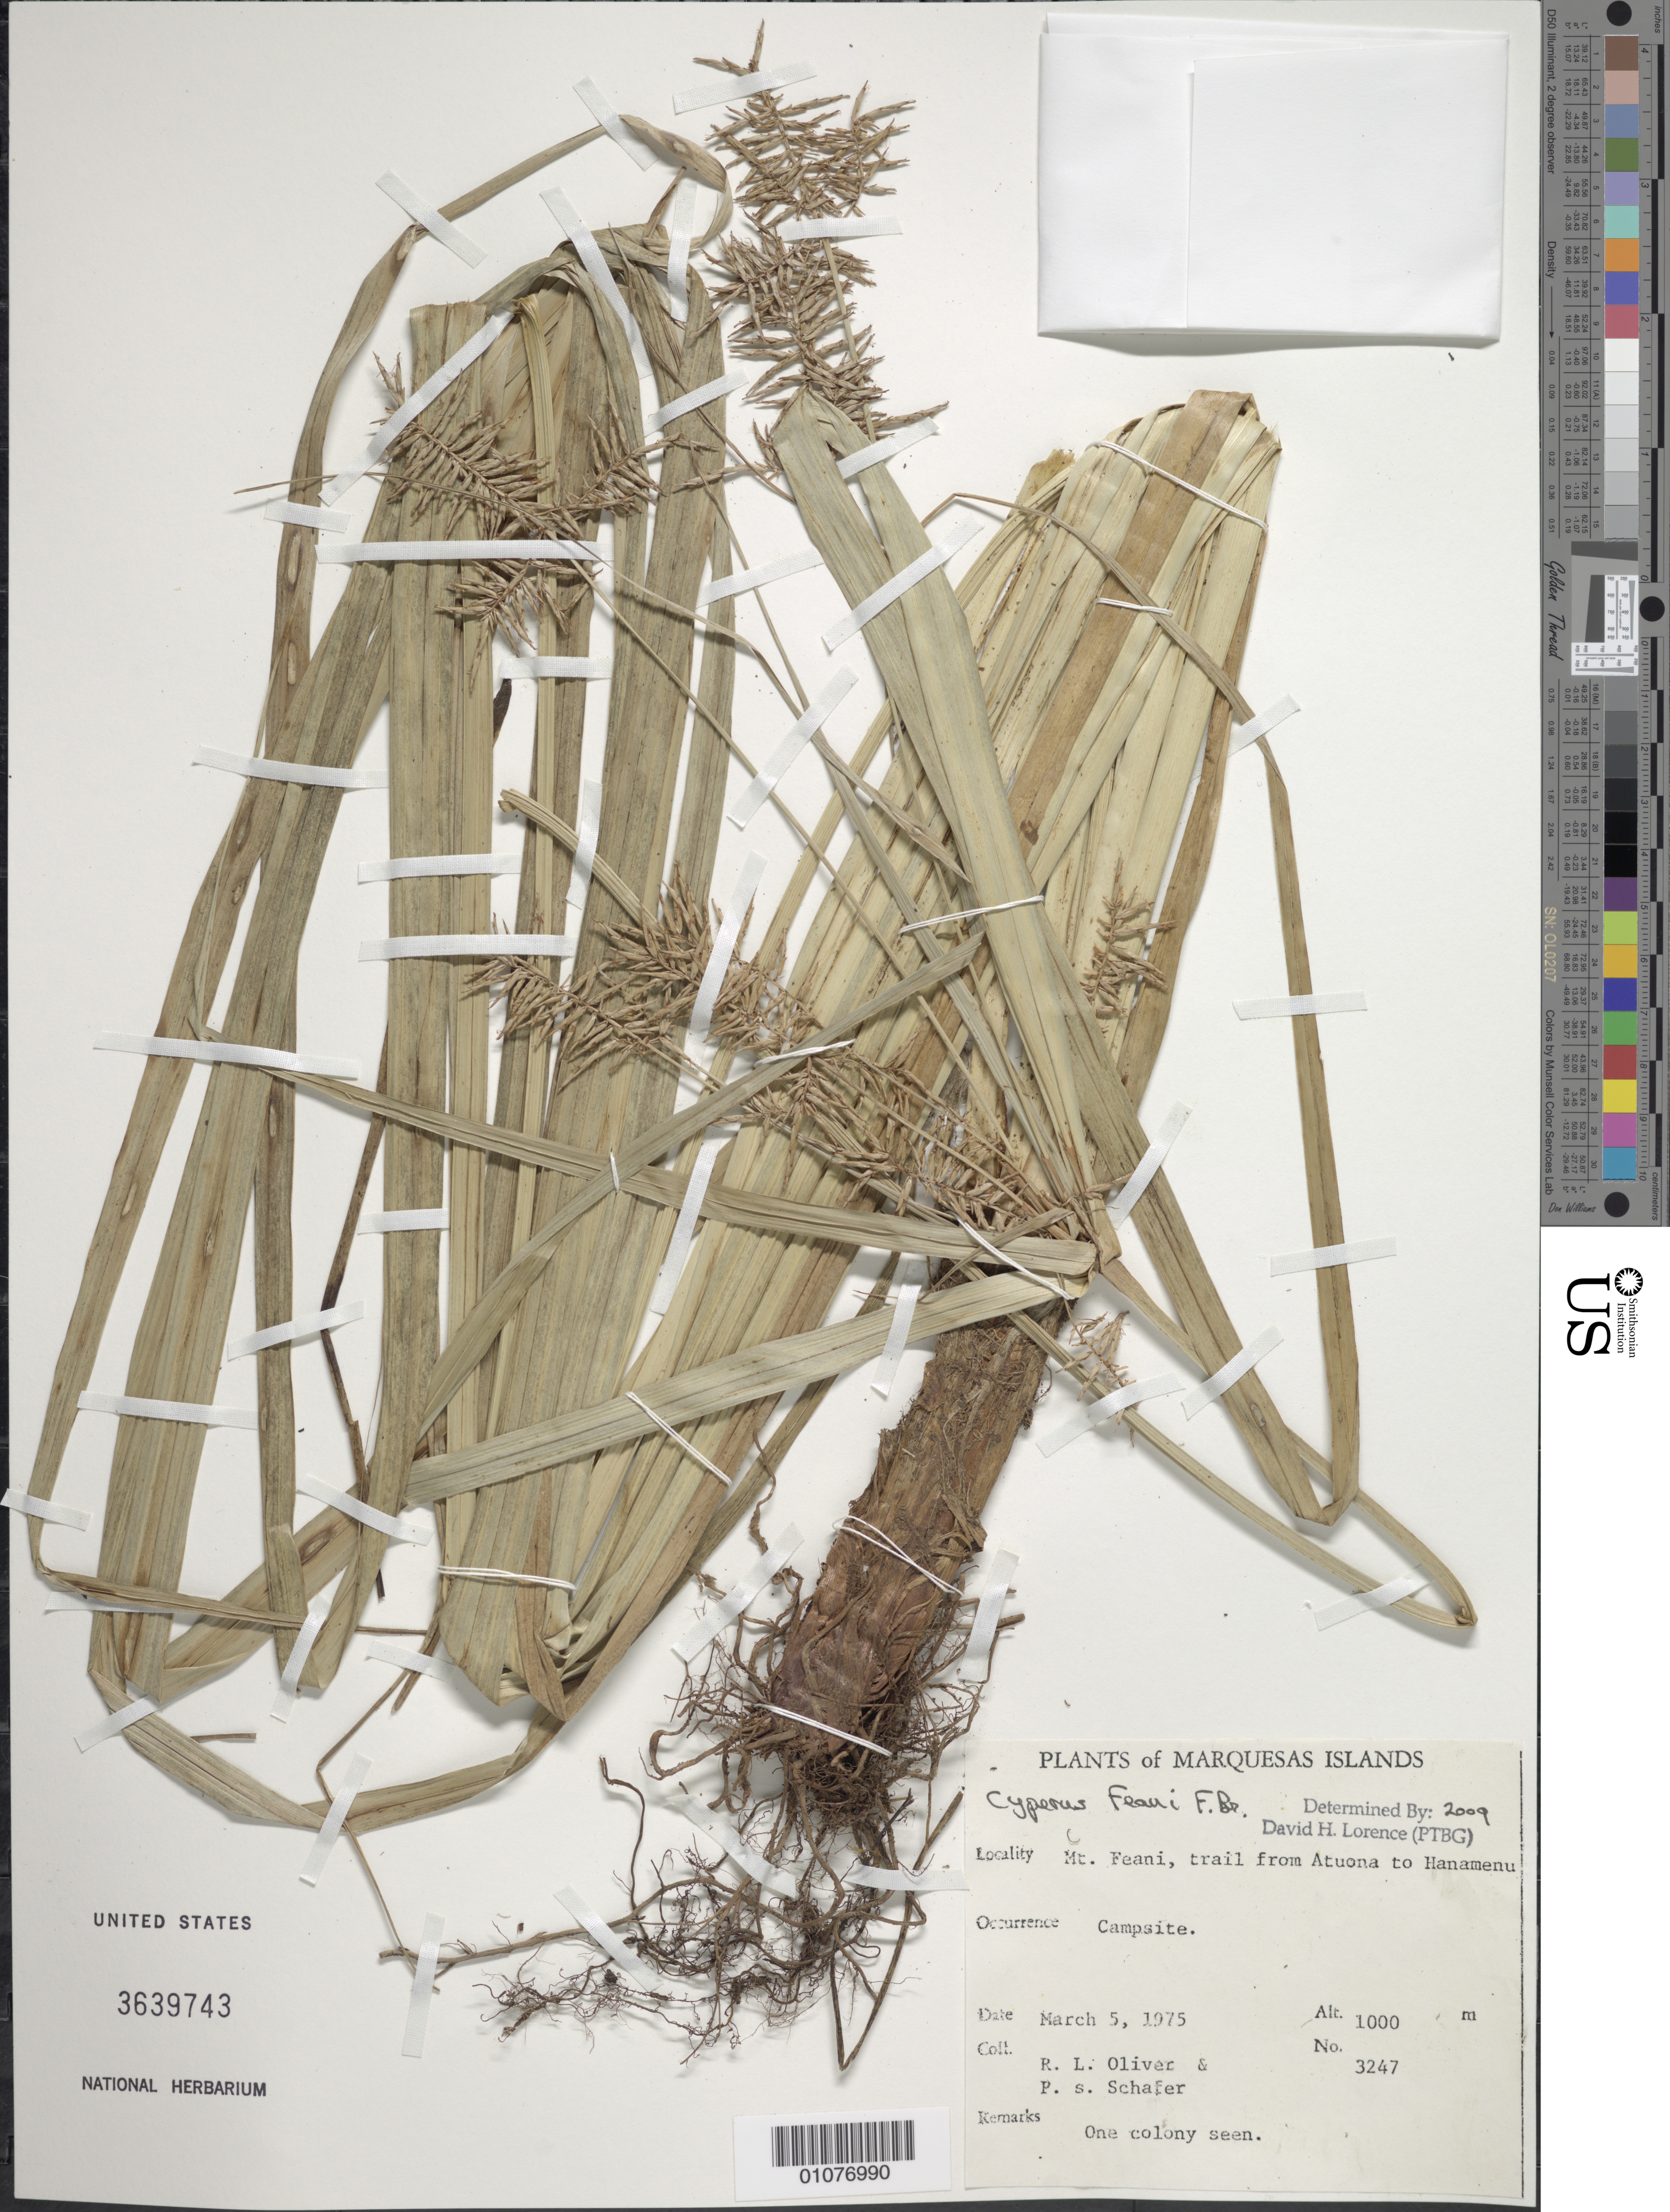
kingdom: Plantae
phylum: Tracheophyta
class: Liliopsida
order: Poales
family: Cyperaceae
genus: Cyperus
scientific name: Cyperus feani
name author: F. Br.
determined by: Lorence, David H., (PTBG), National Tropical Botanical Garden (UNITED STATES)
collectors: R. L. Oliver & P. A. Schäfer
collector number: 3247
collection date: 1975-03-05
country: French Polynesia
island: Hiva Oa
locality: Mt. Feani, trail from Atuona to Hanamenu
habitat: Campsite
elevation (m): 1000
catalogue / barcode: US 3639743